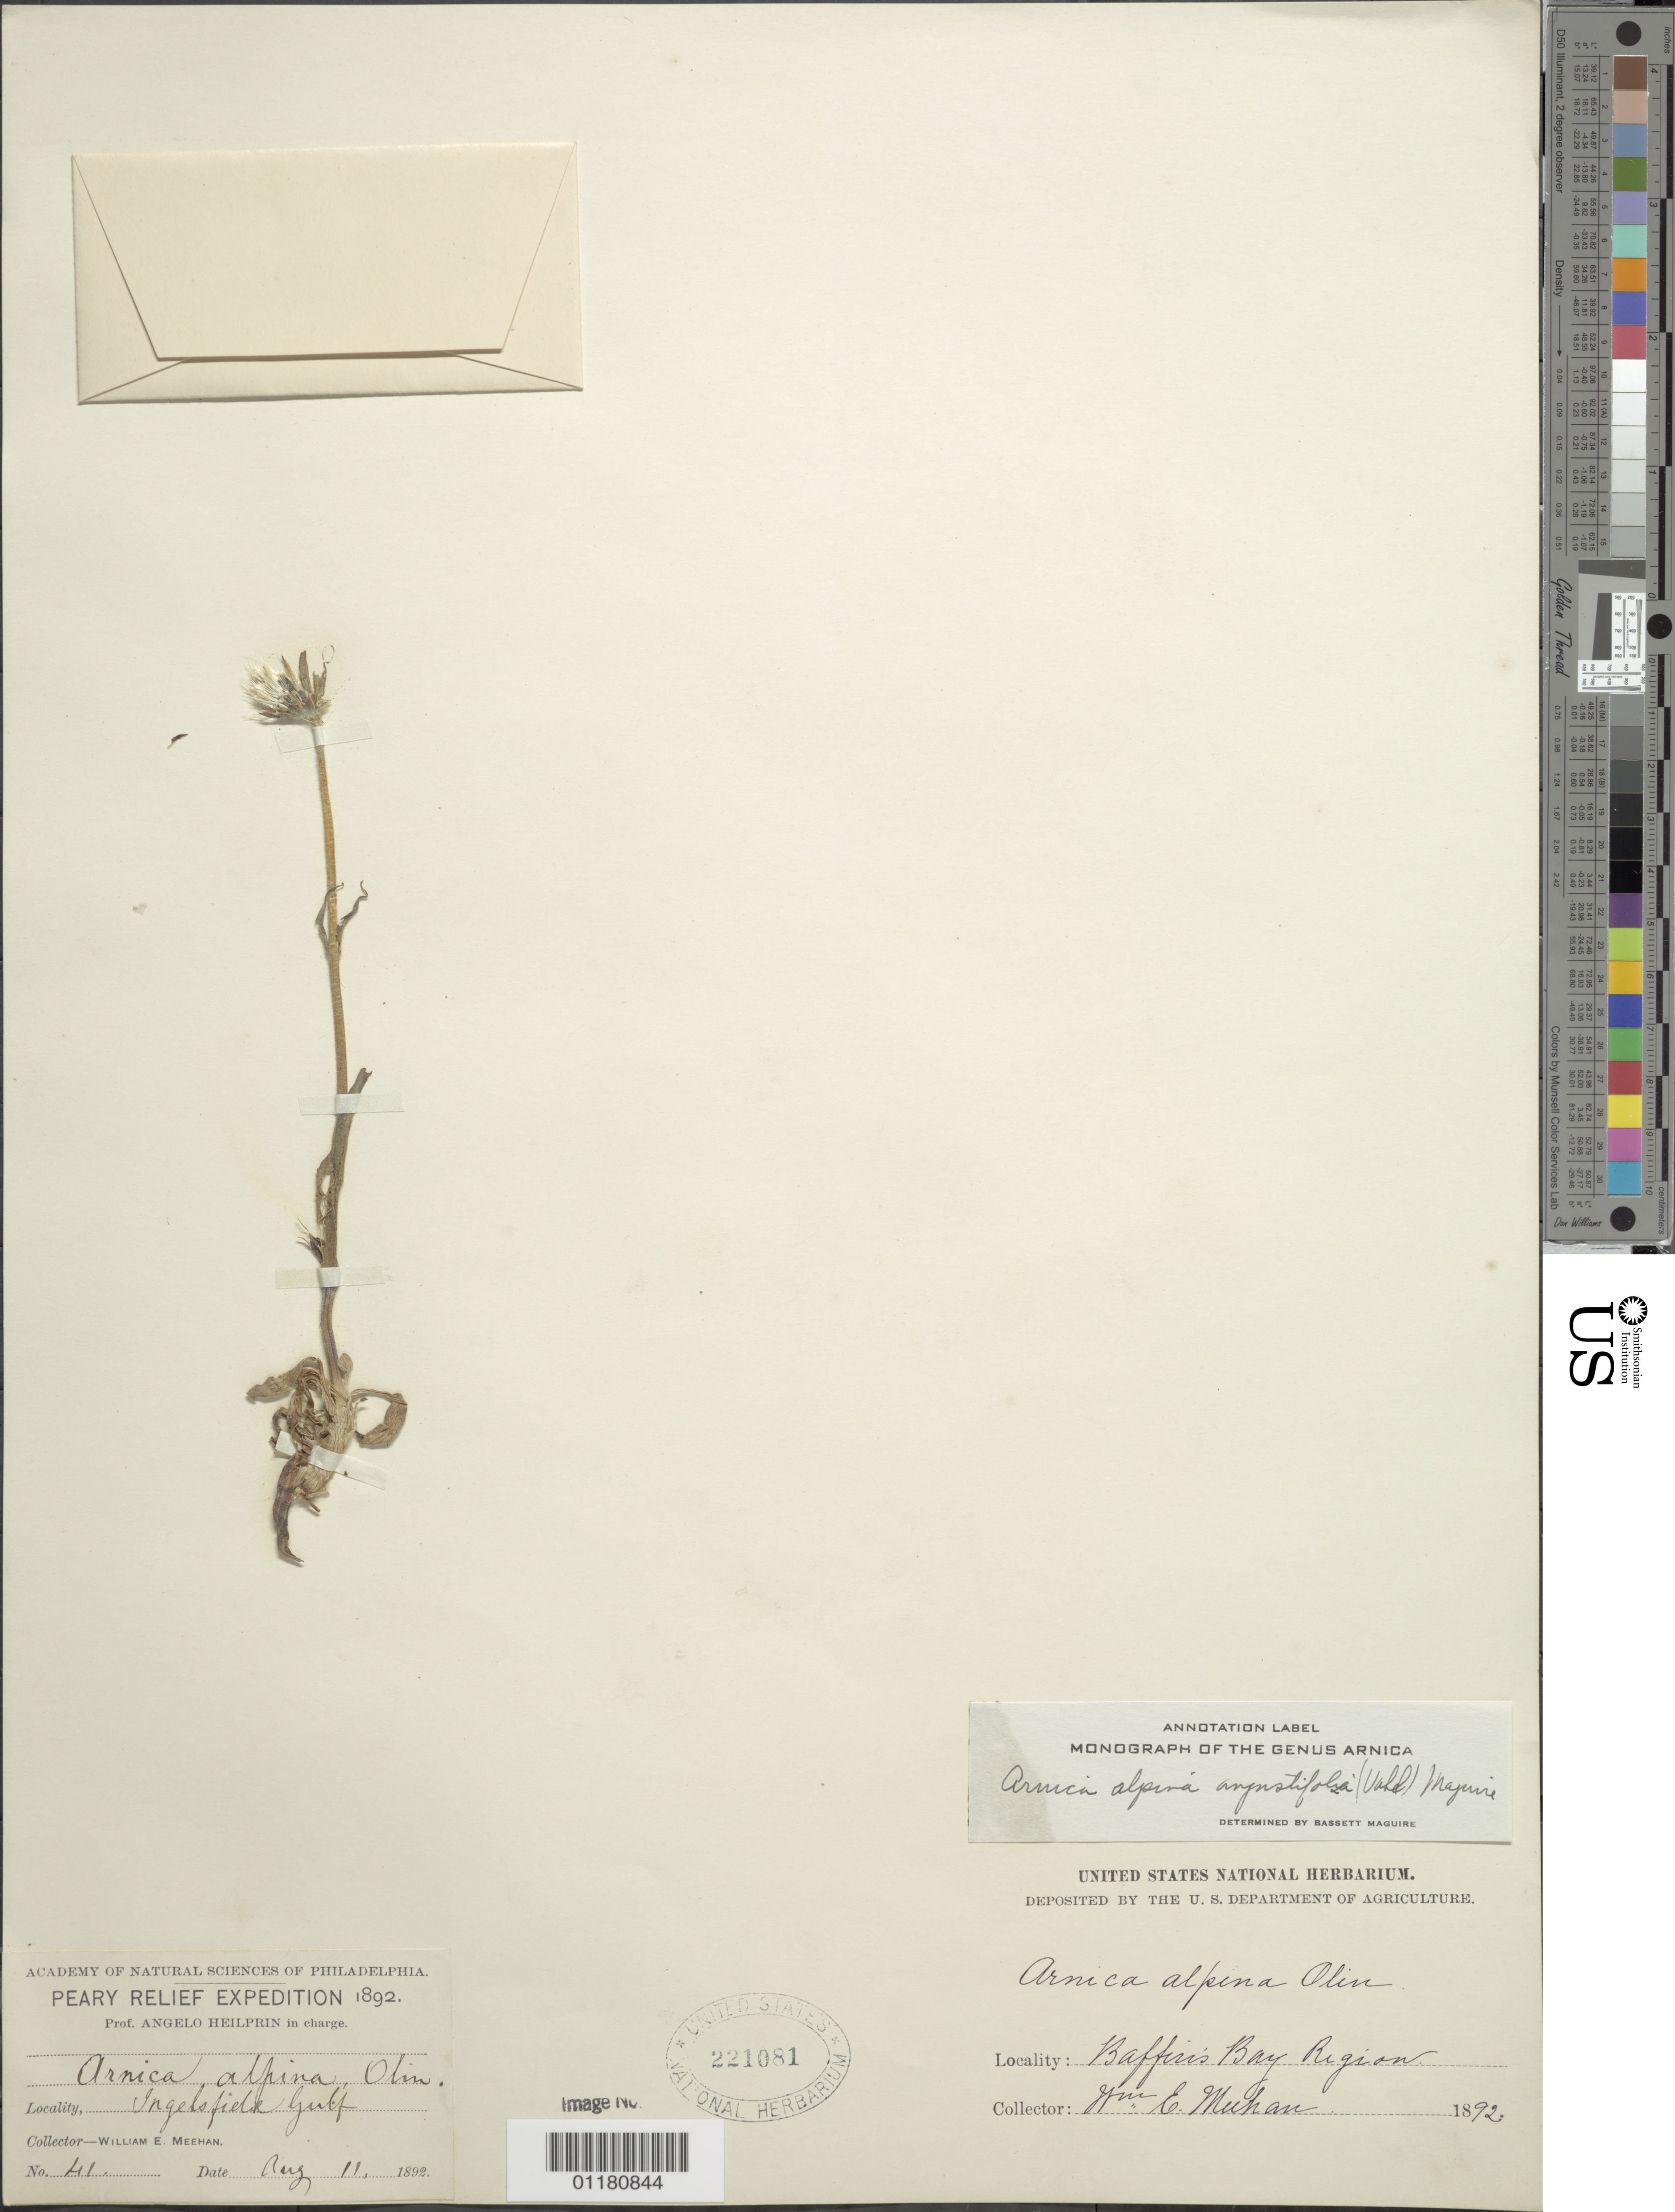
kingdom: Plantae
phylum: Tracheophyta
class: Magnoliopsida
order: Asterales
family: Asteraceae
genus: Arnica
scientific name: Arnica alpina var. angustifolia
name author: (Vahl) Maguire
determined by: Maguire, Bassett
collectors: W. Meehan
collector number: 41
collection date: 1892-08-11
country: Greenland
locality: Baffin Bay Region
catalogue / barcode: US 221081